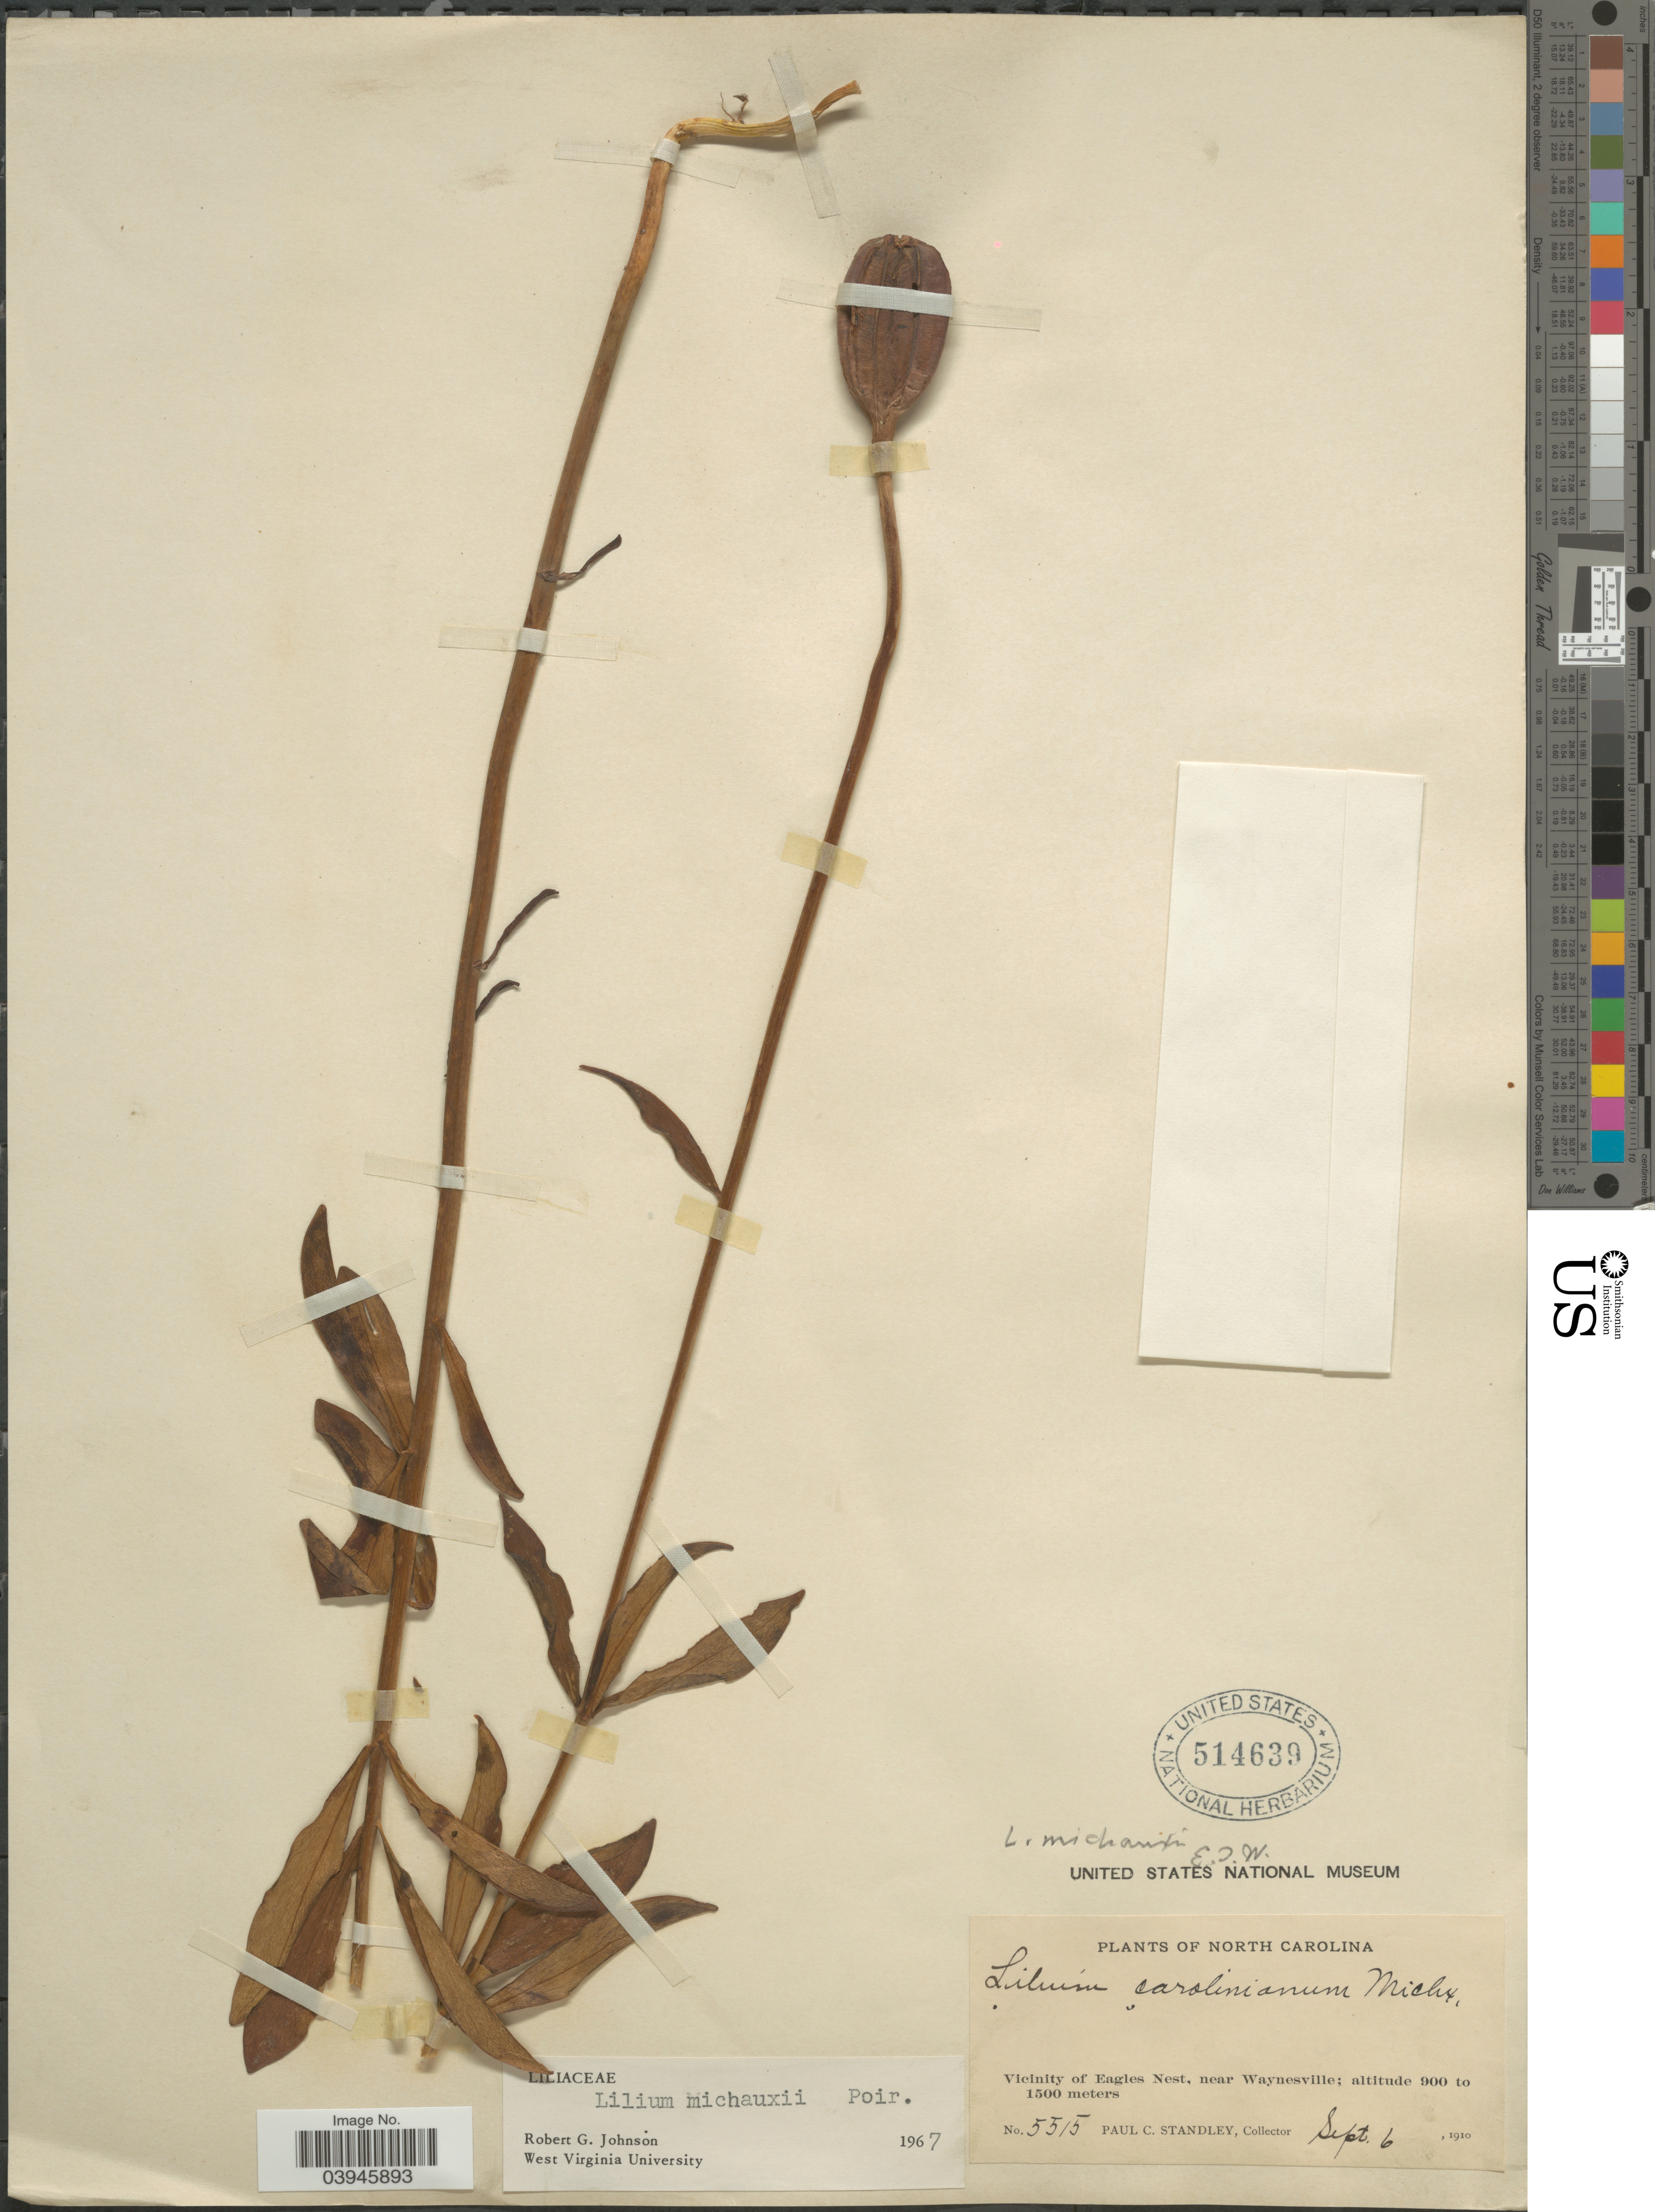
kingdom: Plantae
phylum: Tracheophyta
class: Liliopsida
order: Liliales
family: Liliaceae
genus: Lilium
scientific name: Lilium michauxii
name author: Poir.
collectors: P. C. Standley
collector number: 5515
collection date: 1910-09-06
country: United States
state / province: North Carolina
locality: Vicinity of Eagles Nest, near Waynesville.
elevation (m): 900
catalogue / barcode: US 514639